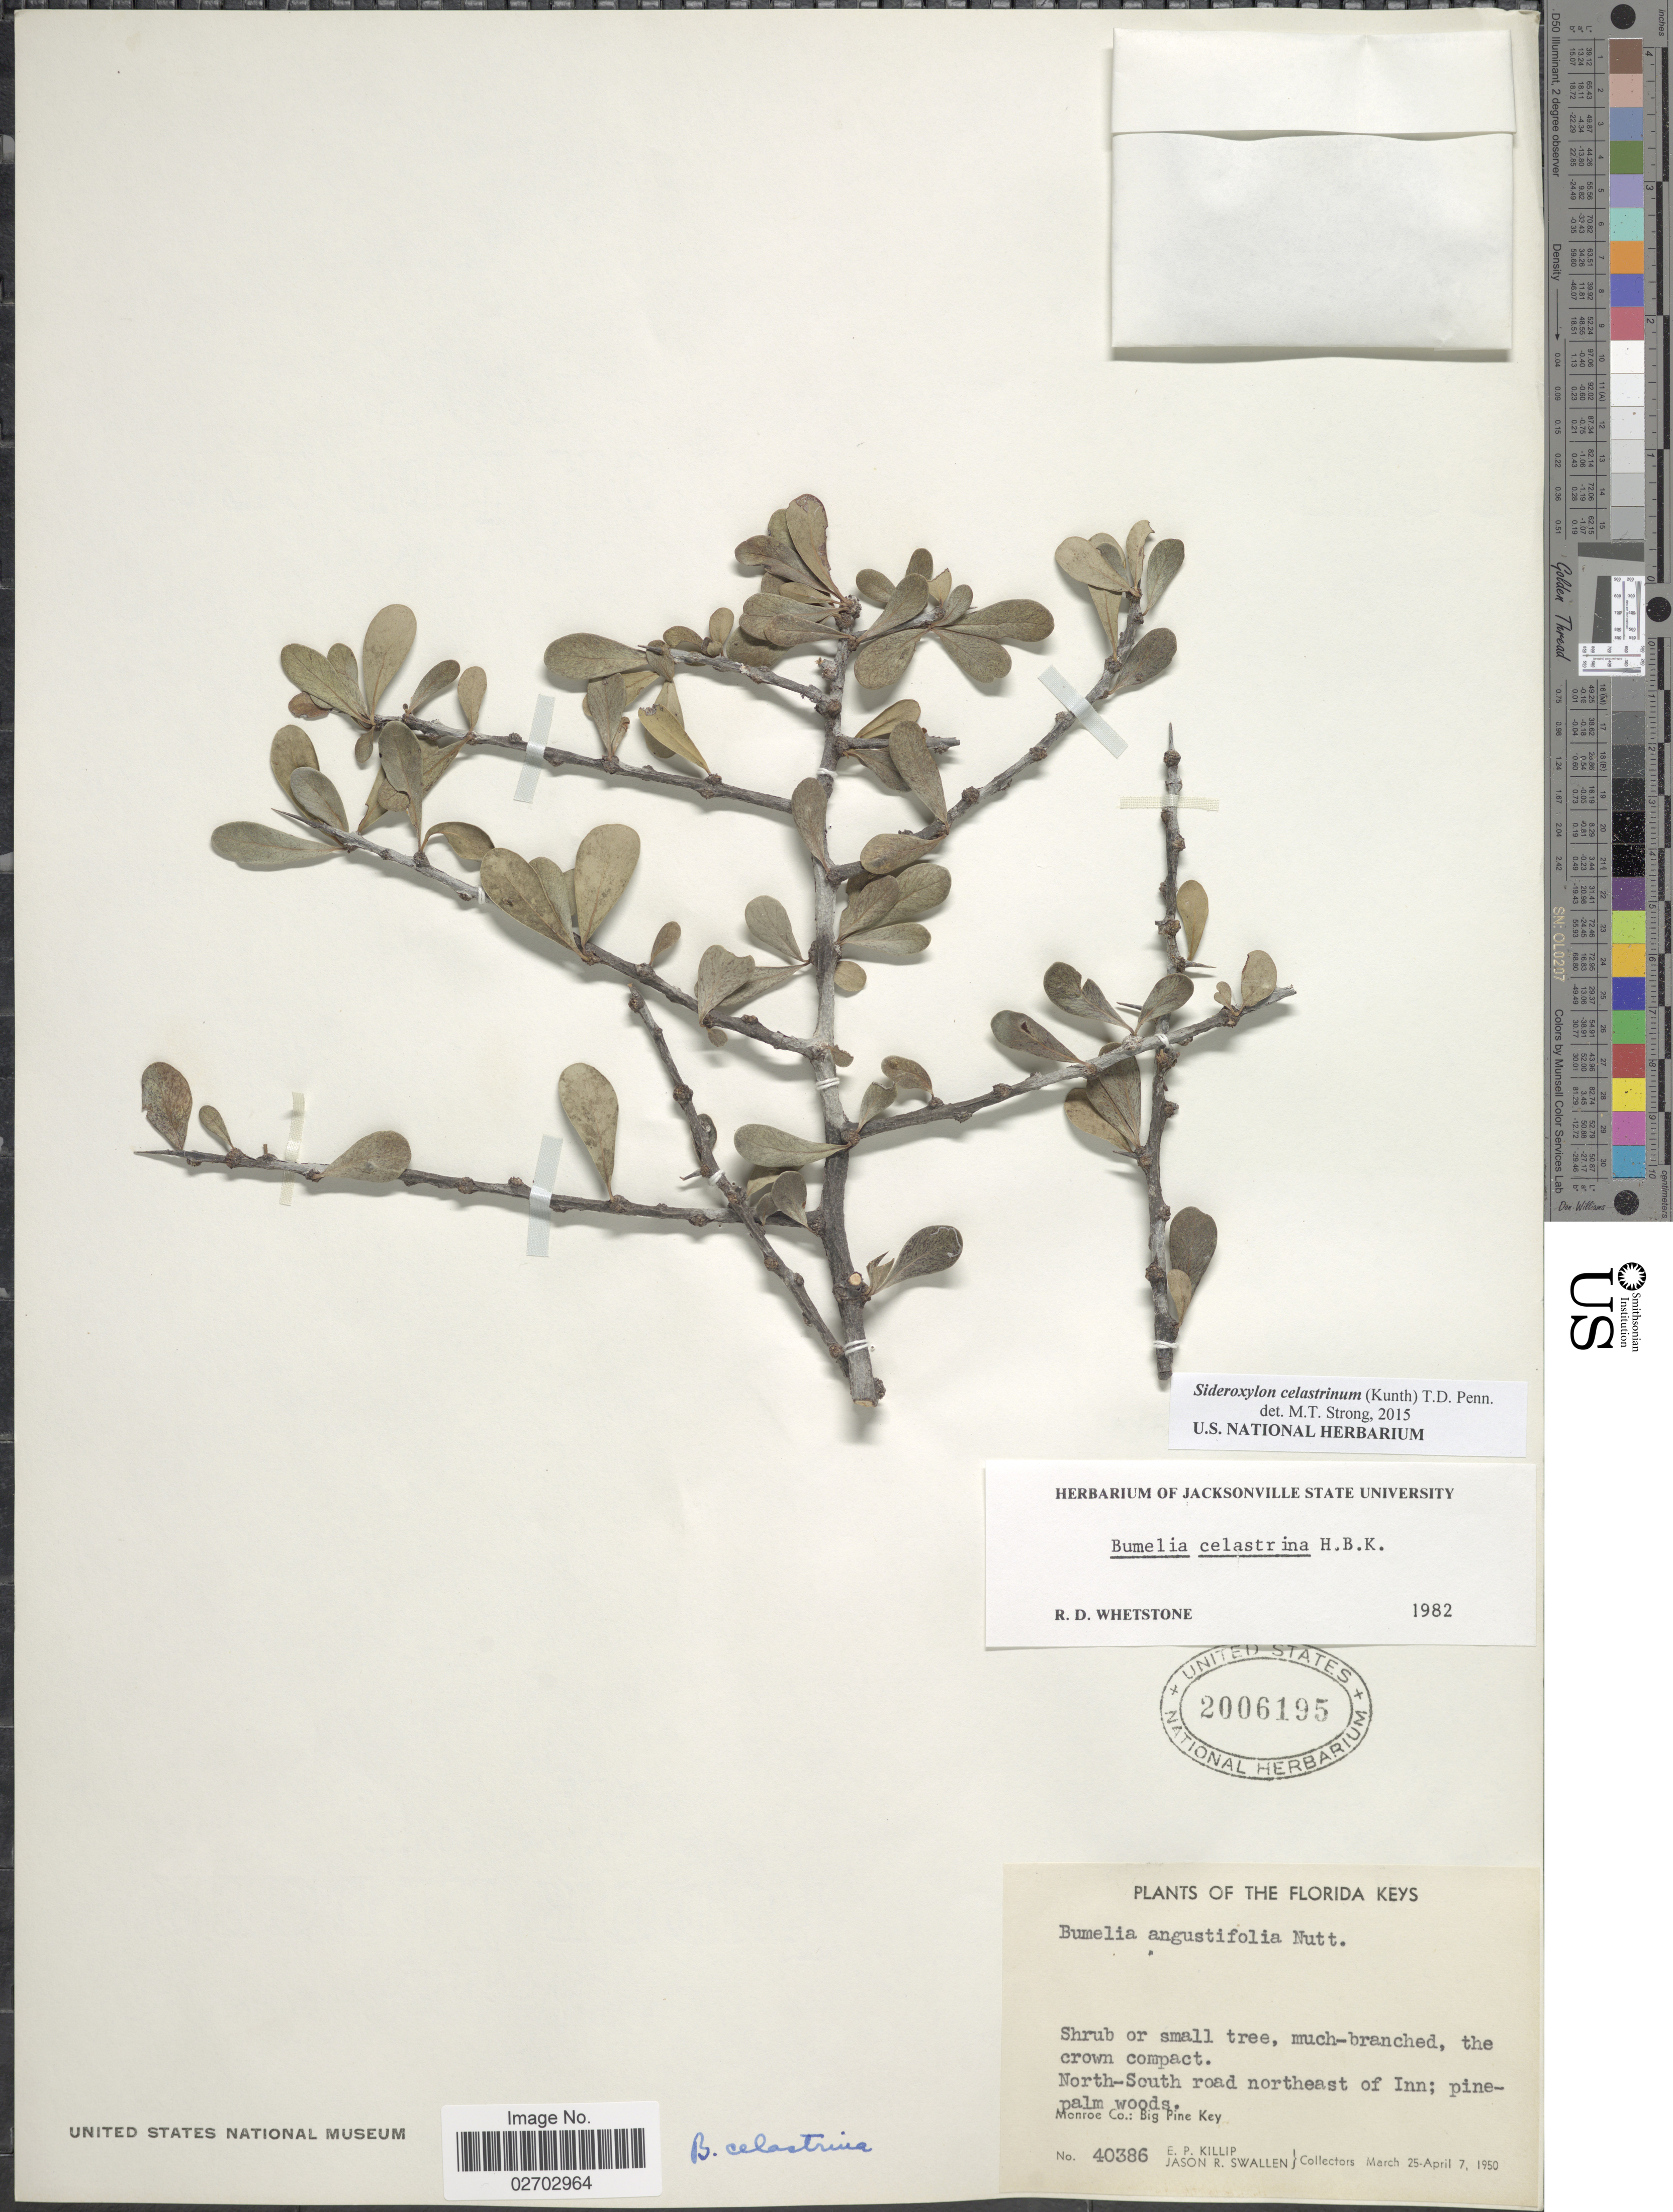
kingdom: Plantae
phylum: Tracheophyta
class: Magnoliopsida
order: Ericales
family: Sapotaceae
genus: Sideroxylon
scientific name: Sideroxylon celastrinum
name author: (Kunth) T.D. Penn.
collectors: E. P. Killip & J. R. Swallen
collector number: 40386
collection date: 1950-03-25/1950-04-07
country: United States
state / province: Florida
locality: Florida Keys. North-South road northeast of Inn. Monroe Co.: Big Pine Key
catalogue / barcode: US 2006195